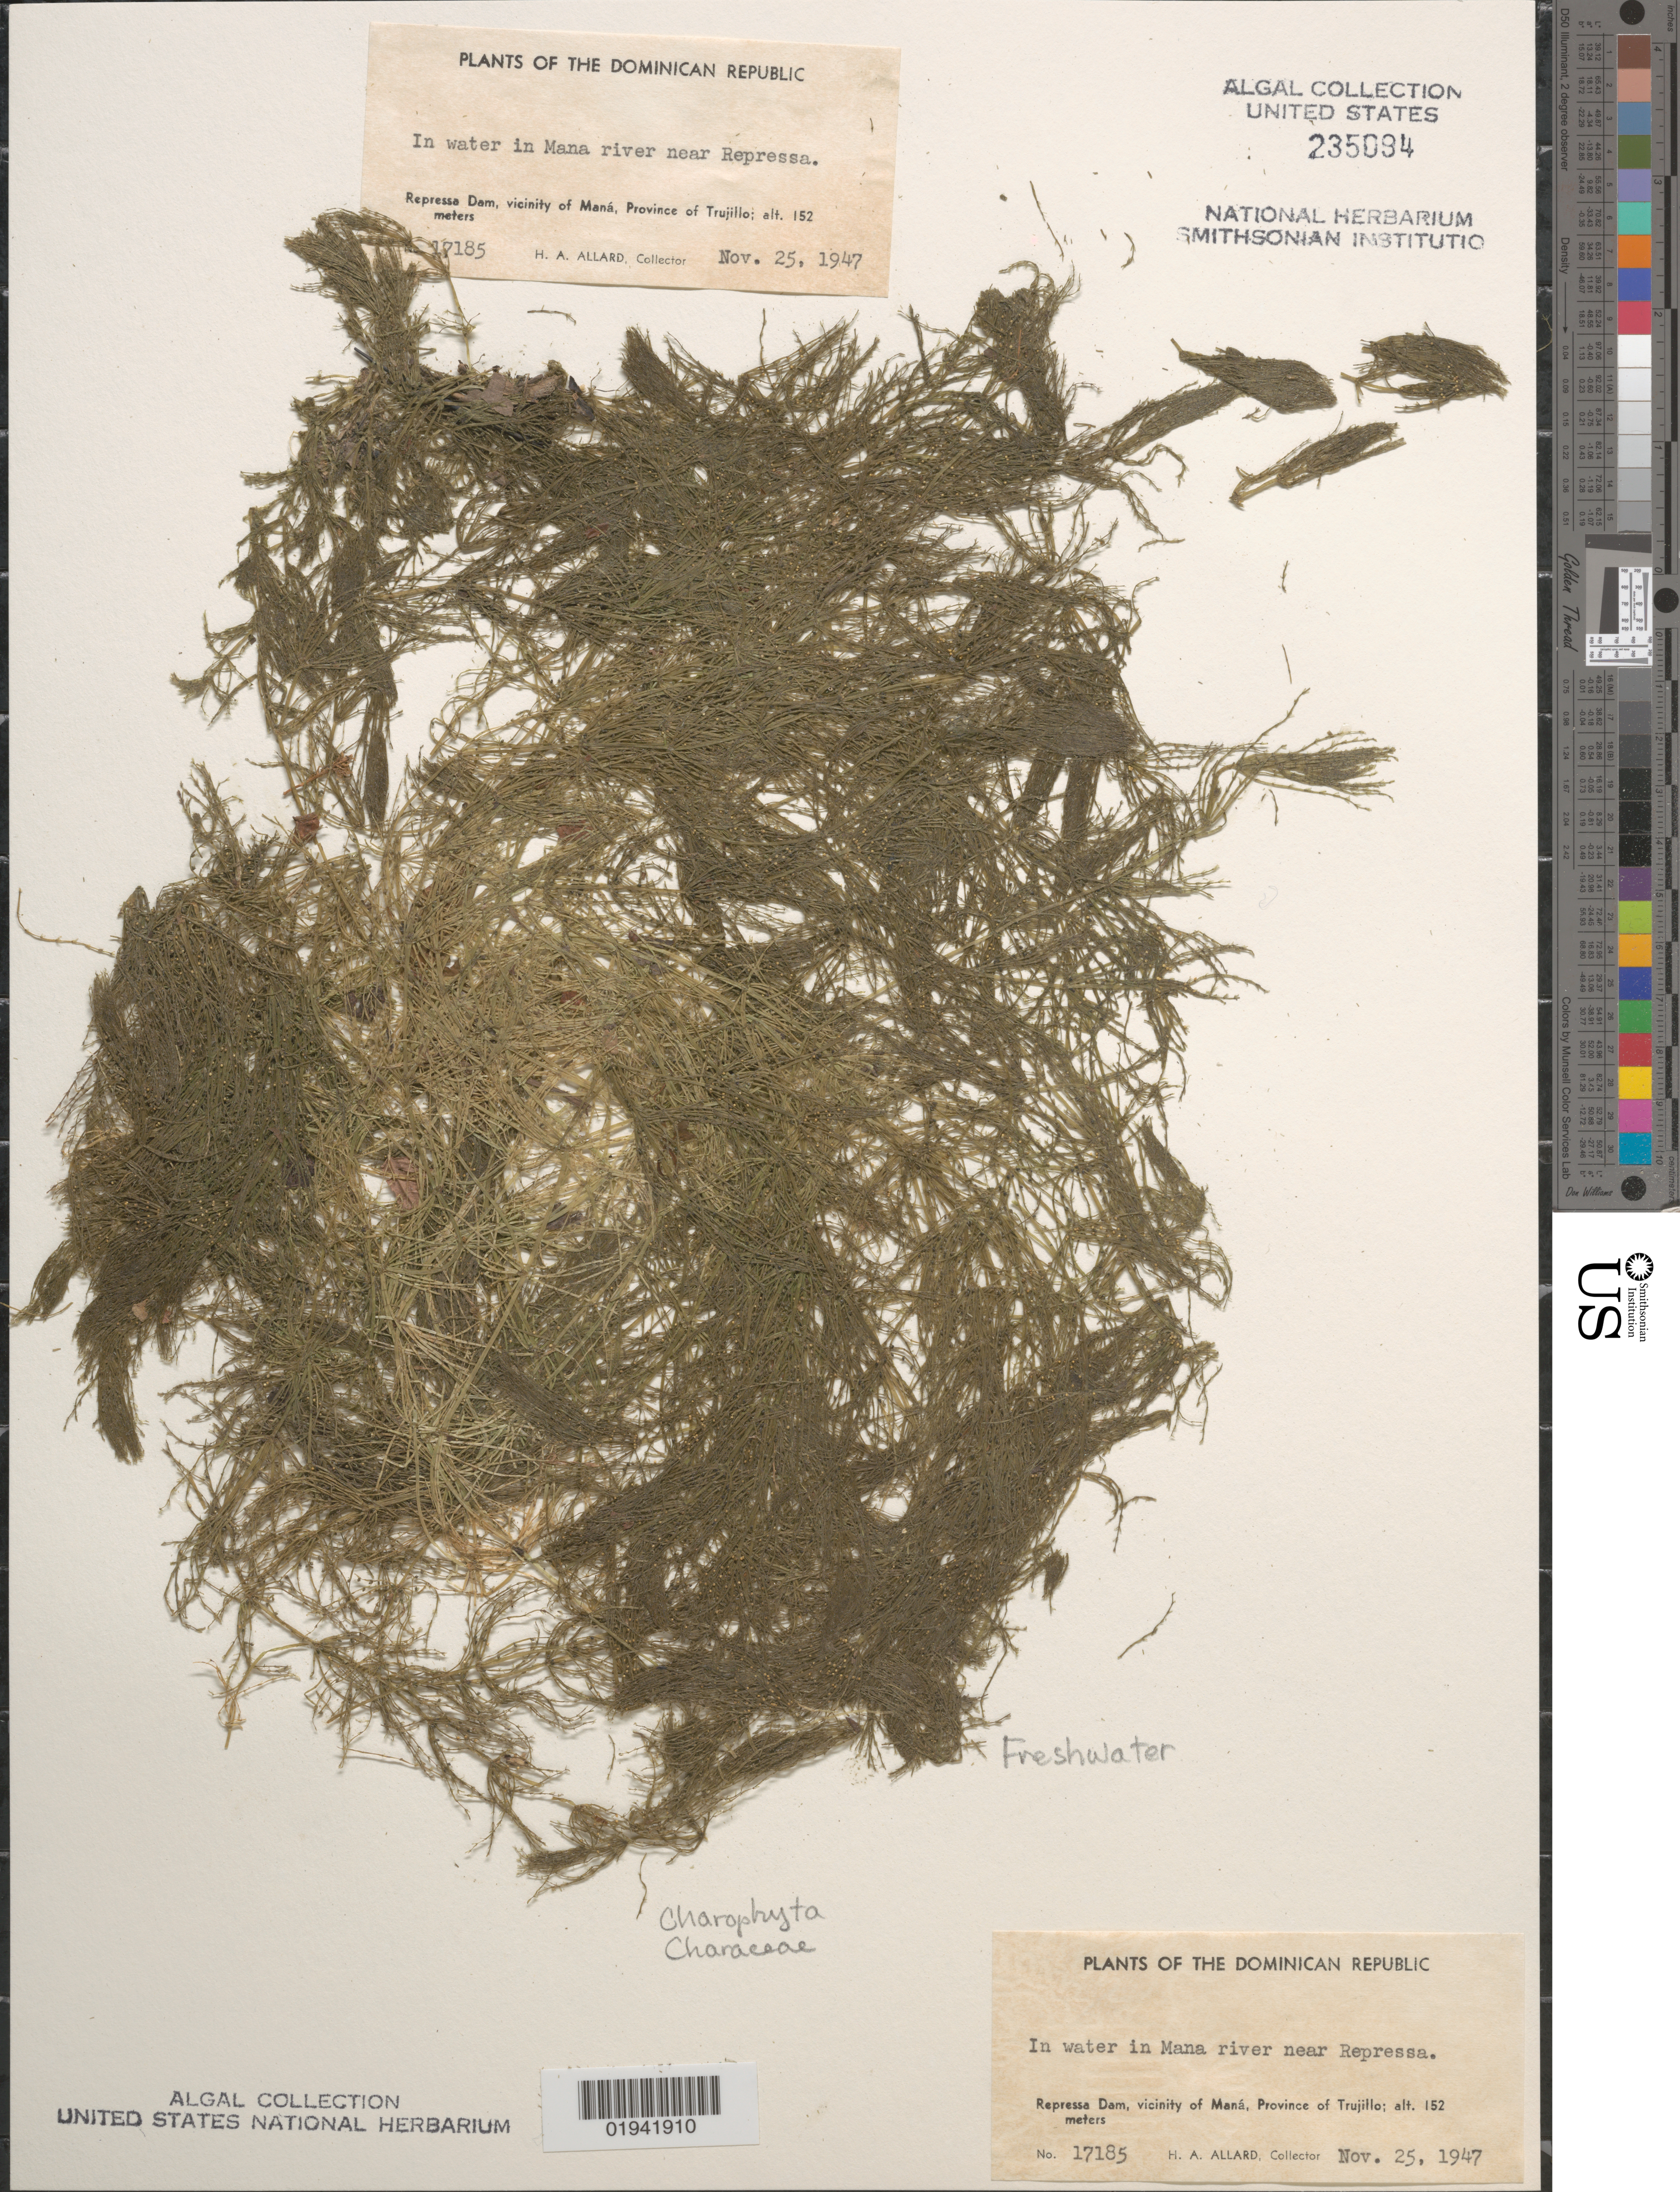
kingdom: Plantae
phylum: Charophyta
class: Charophyceae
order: Charales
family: Characeae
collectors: H. A. Allard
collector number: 17185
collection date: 1947-11-25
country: Dominican Republic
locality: In water in Mana river near Repressa. Repressa Dam, vicinity of Maná, Province of Trujillo.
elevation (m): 152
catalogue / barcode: US 235094